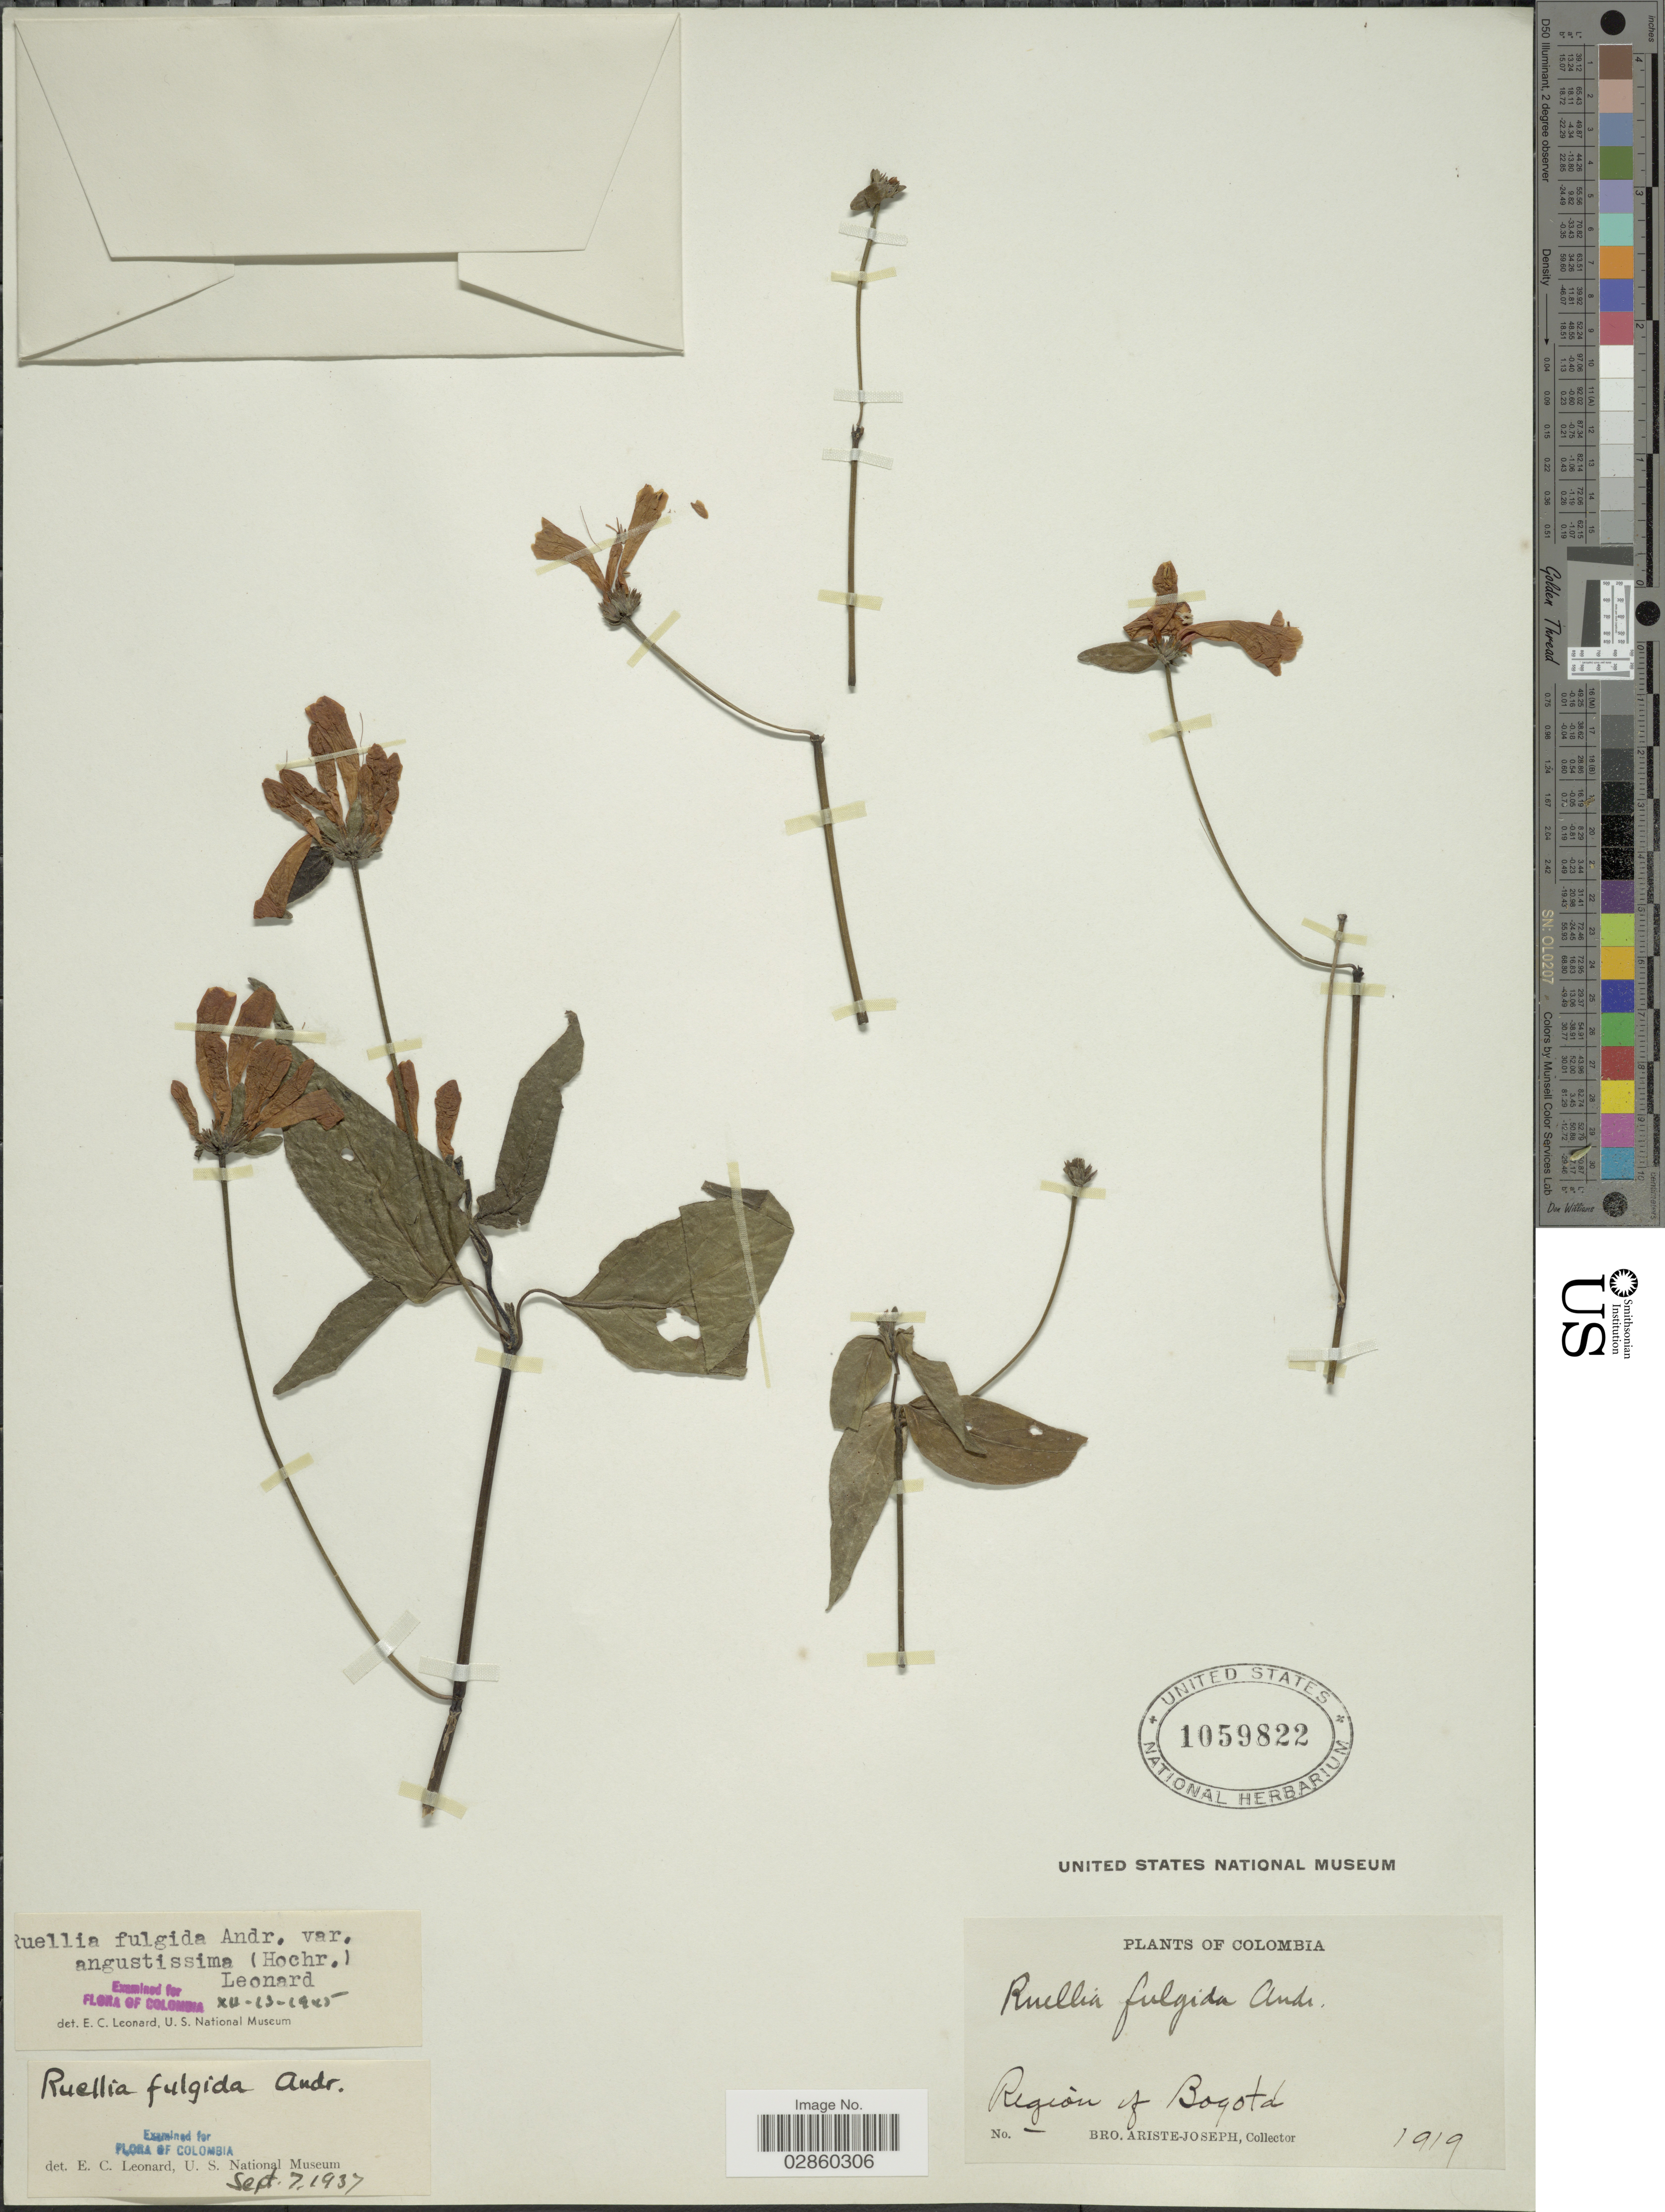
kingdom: Plantae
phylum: Tracheophyta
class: Magnoliopsida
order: Lamiales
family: Acanthaceae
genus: Ruellia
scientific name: Ruellia fulgida var. angustissima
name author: (Hochr.) Leonard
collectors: Bro. Ariste-Joseph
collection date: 1919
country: Colombia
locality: Region of Bogota.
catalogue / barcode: US 1059822